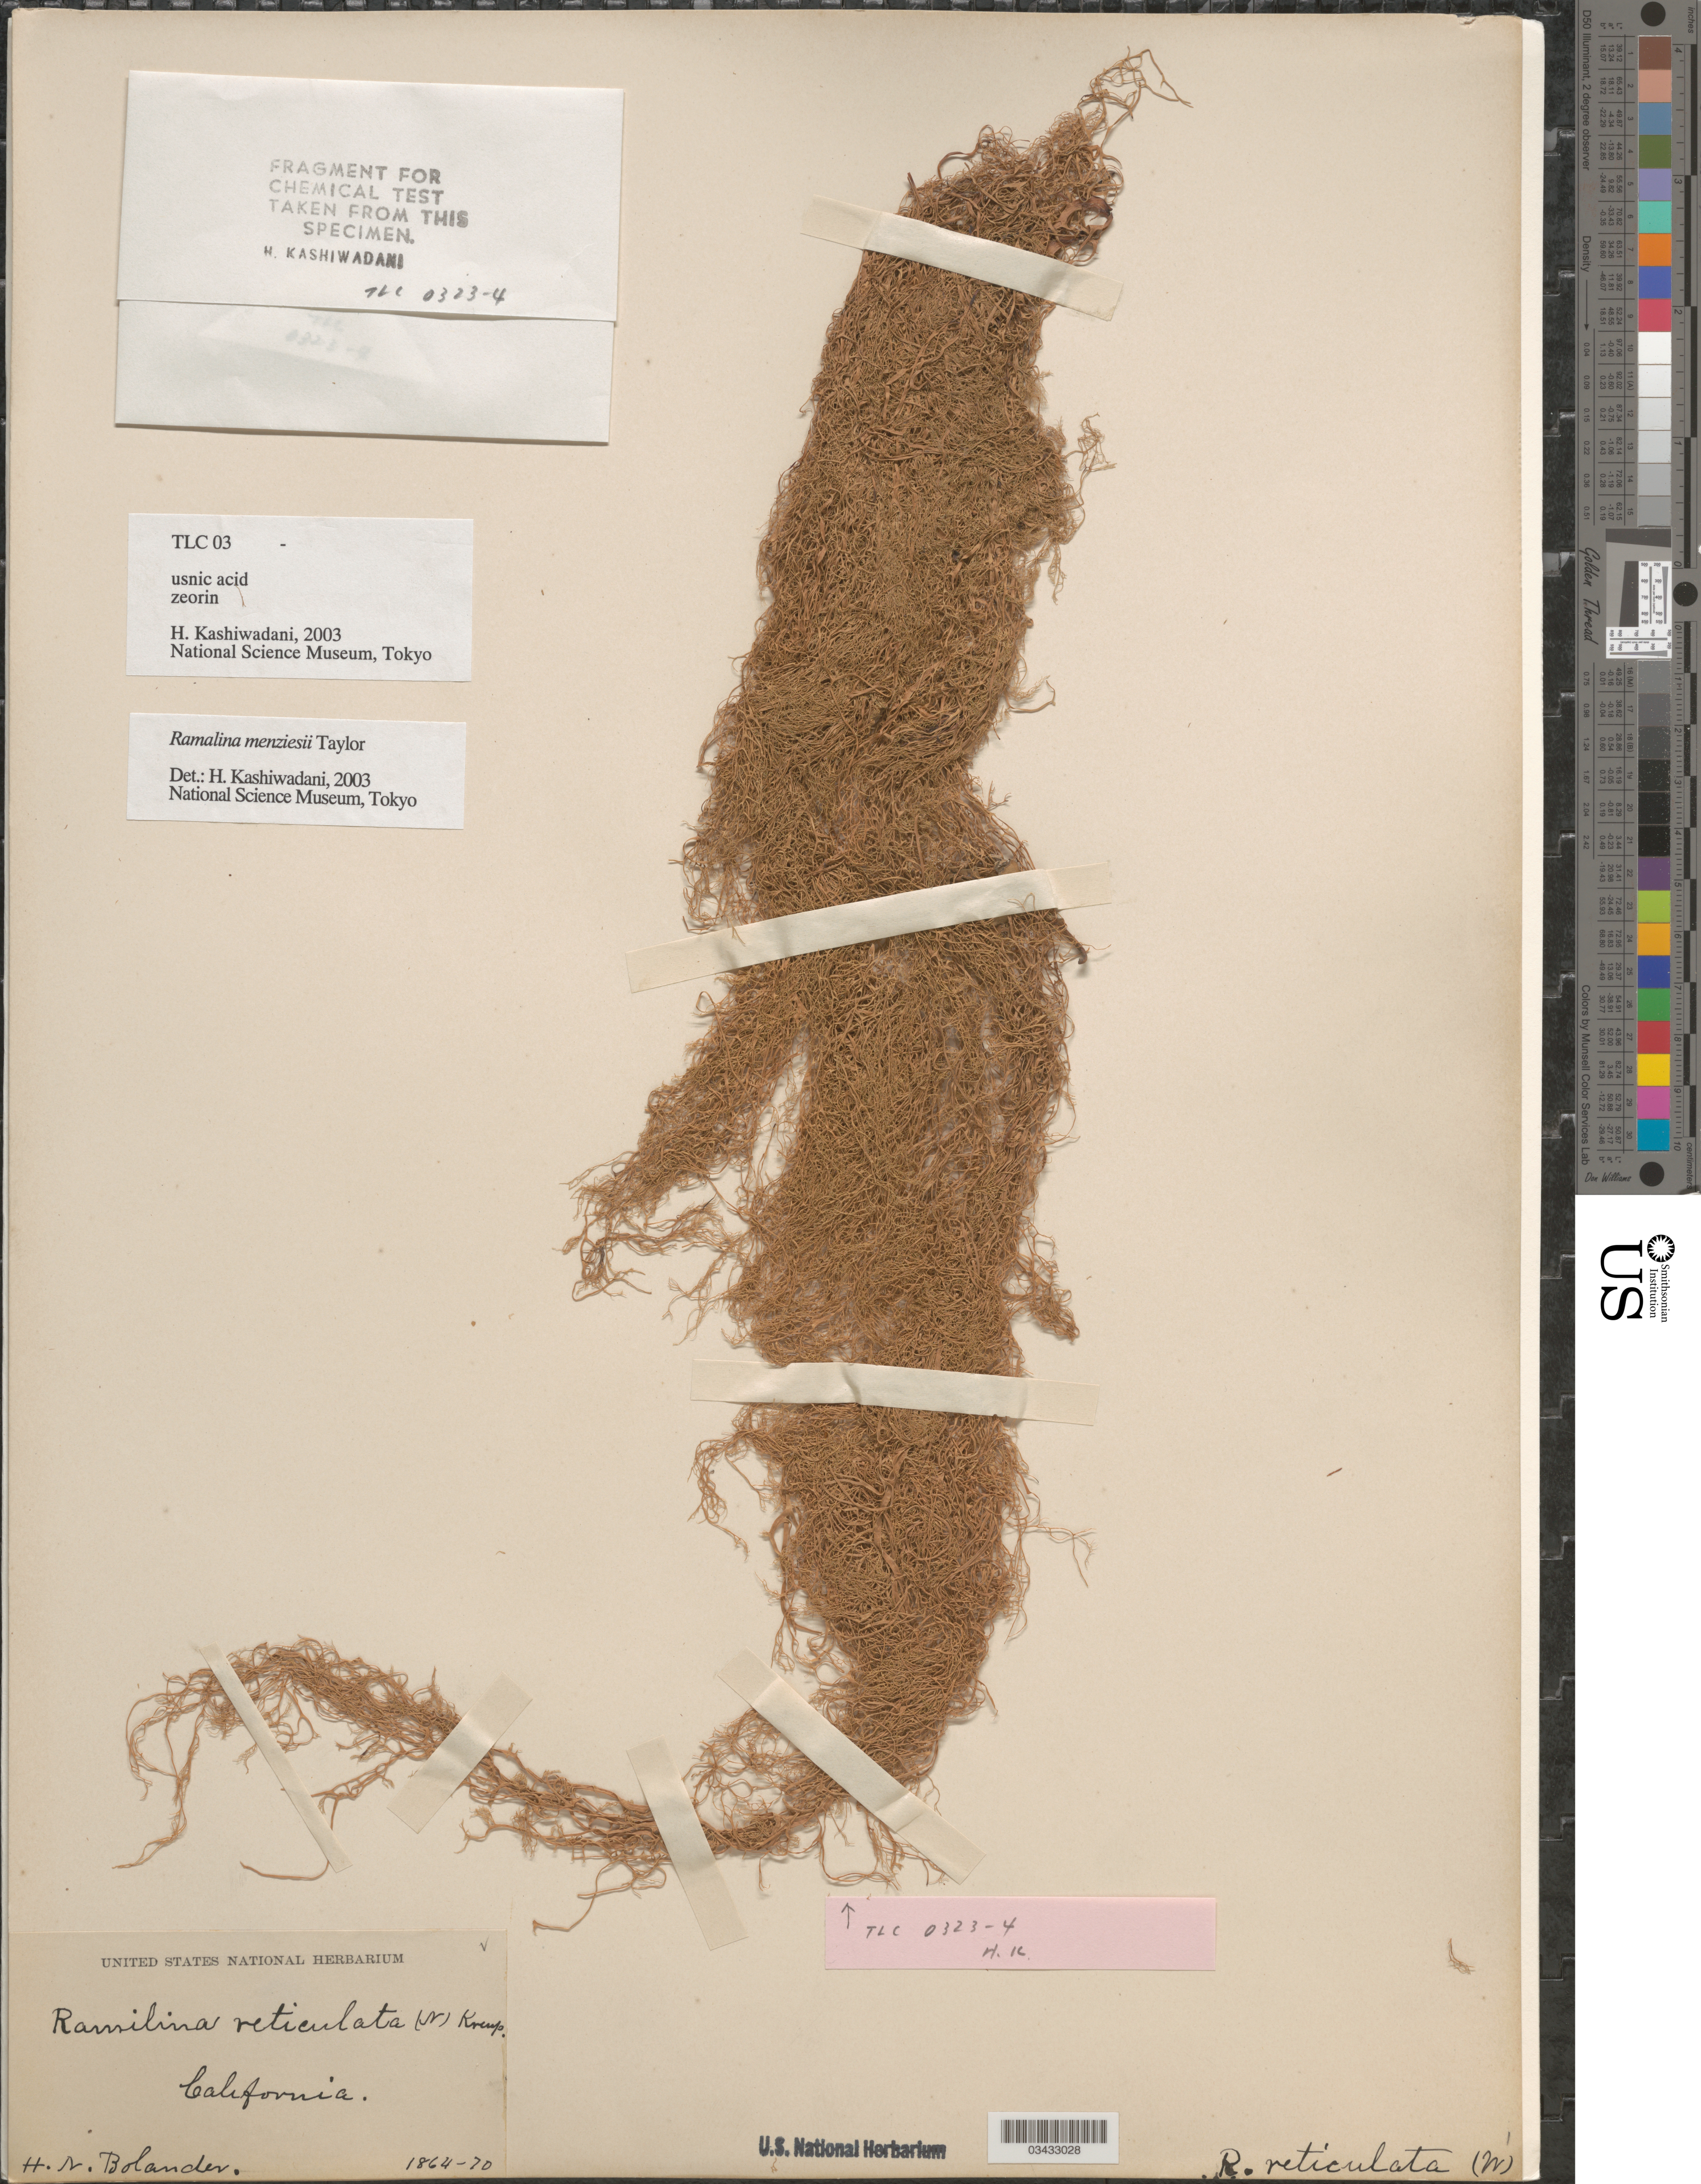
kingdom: Fungi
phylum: Ascomycota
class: Lecanoromycetes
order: Lecanorales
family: Ramalinaceae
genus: Ramalina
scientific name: Ramalina menziesii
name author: T. Taylor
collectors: H. Bolander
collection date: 1864/1870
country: United States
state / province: California